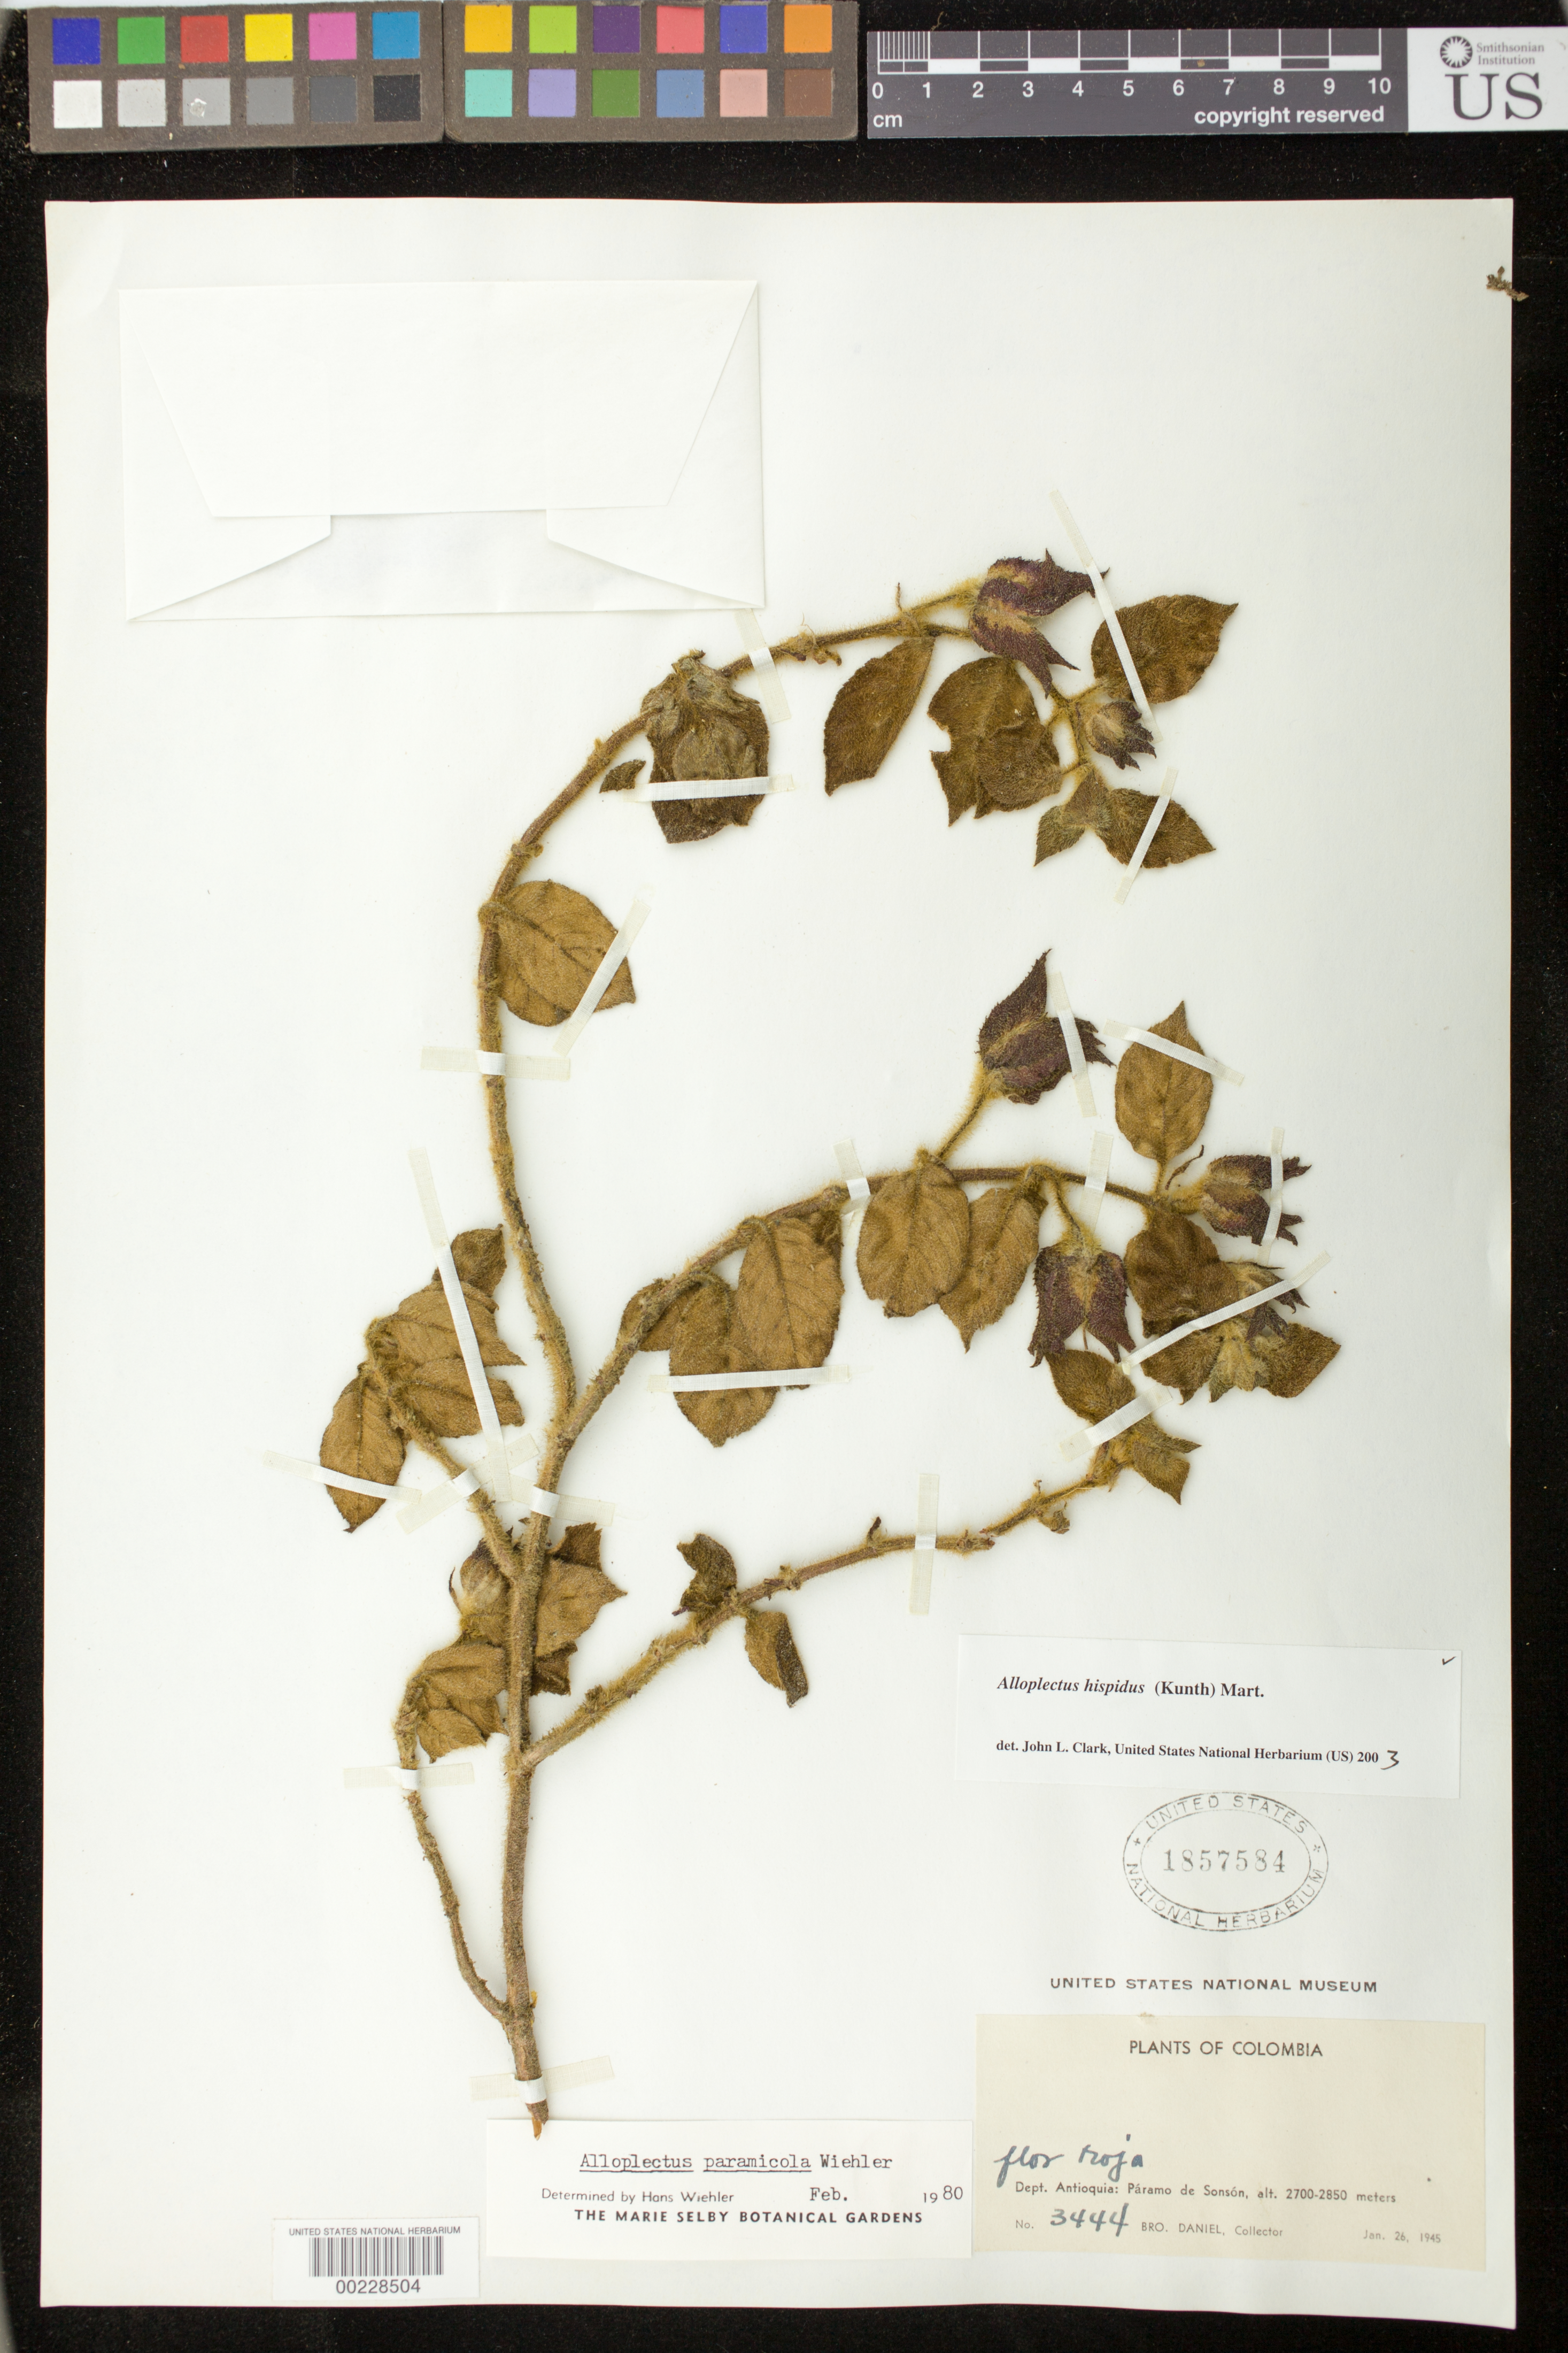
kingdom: Plantae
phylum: Tracheophyta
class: Magnoliopsida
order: Lamiales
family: Gesneriaceae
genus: Alloplectus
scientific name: Alloplectus hispidus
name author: (Kunth) Mart.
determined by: Clark, J. L., (SEL), The Marie Selby Botanical Garden (UNITED STATES)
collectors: Bro. Daniel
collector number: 3444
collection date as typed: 26 Jan 1945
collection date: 1945-01-26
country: Colombia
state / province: Antioquia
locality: Paramo de Sonson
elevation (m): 2700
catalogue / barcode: US 1857584